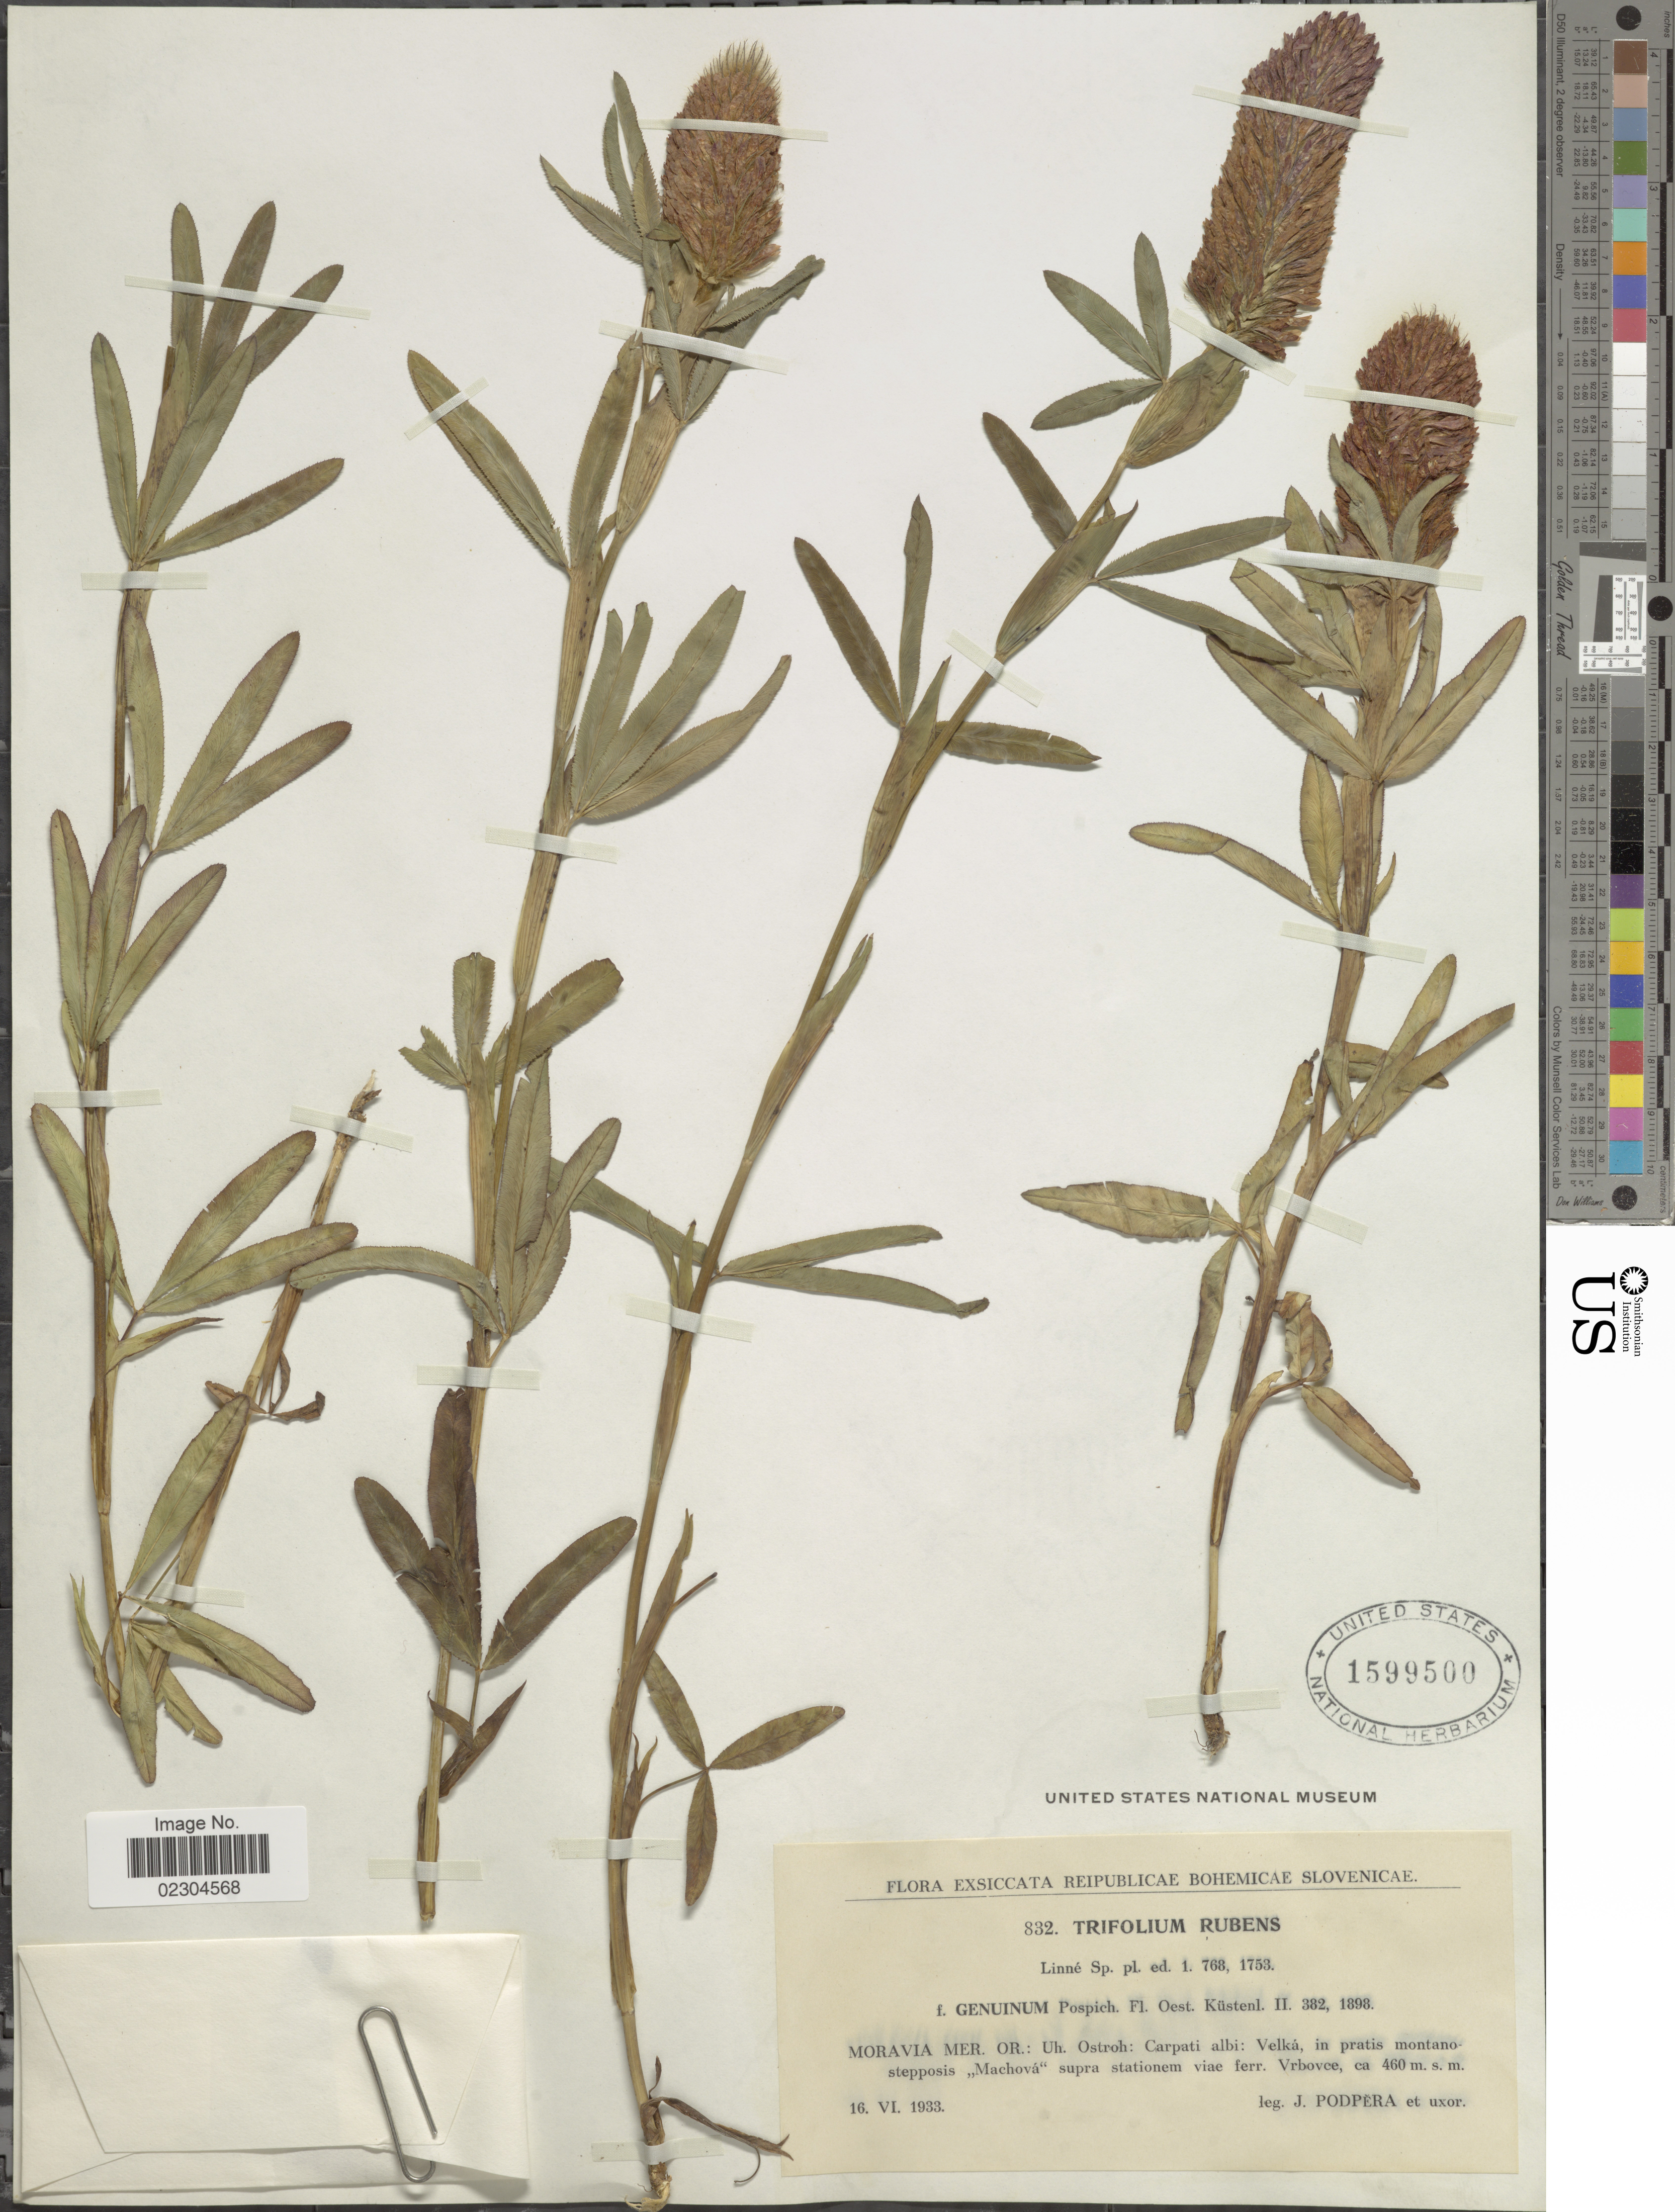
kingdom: Plantae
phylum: Tracheophyta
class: Magnoliopsida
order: Fabales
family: Fabaceae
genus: Trifolium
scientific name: Trifolium rubens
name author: L.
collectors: J. Podpera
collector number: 832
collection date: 1933-06-16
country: Czechia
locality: Moravia Mer. or: Uh. Ostroh: Carpati; albi: Velku, in pratis montano stepposis, Machova spura stationem viae ferr. Vrbovce. Bohemicae Slovanicae, Reipublicae Bohemicae Slovenicae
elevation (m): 460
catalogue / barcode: US 1599500